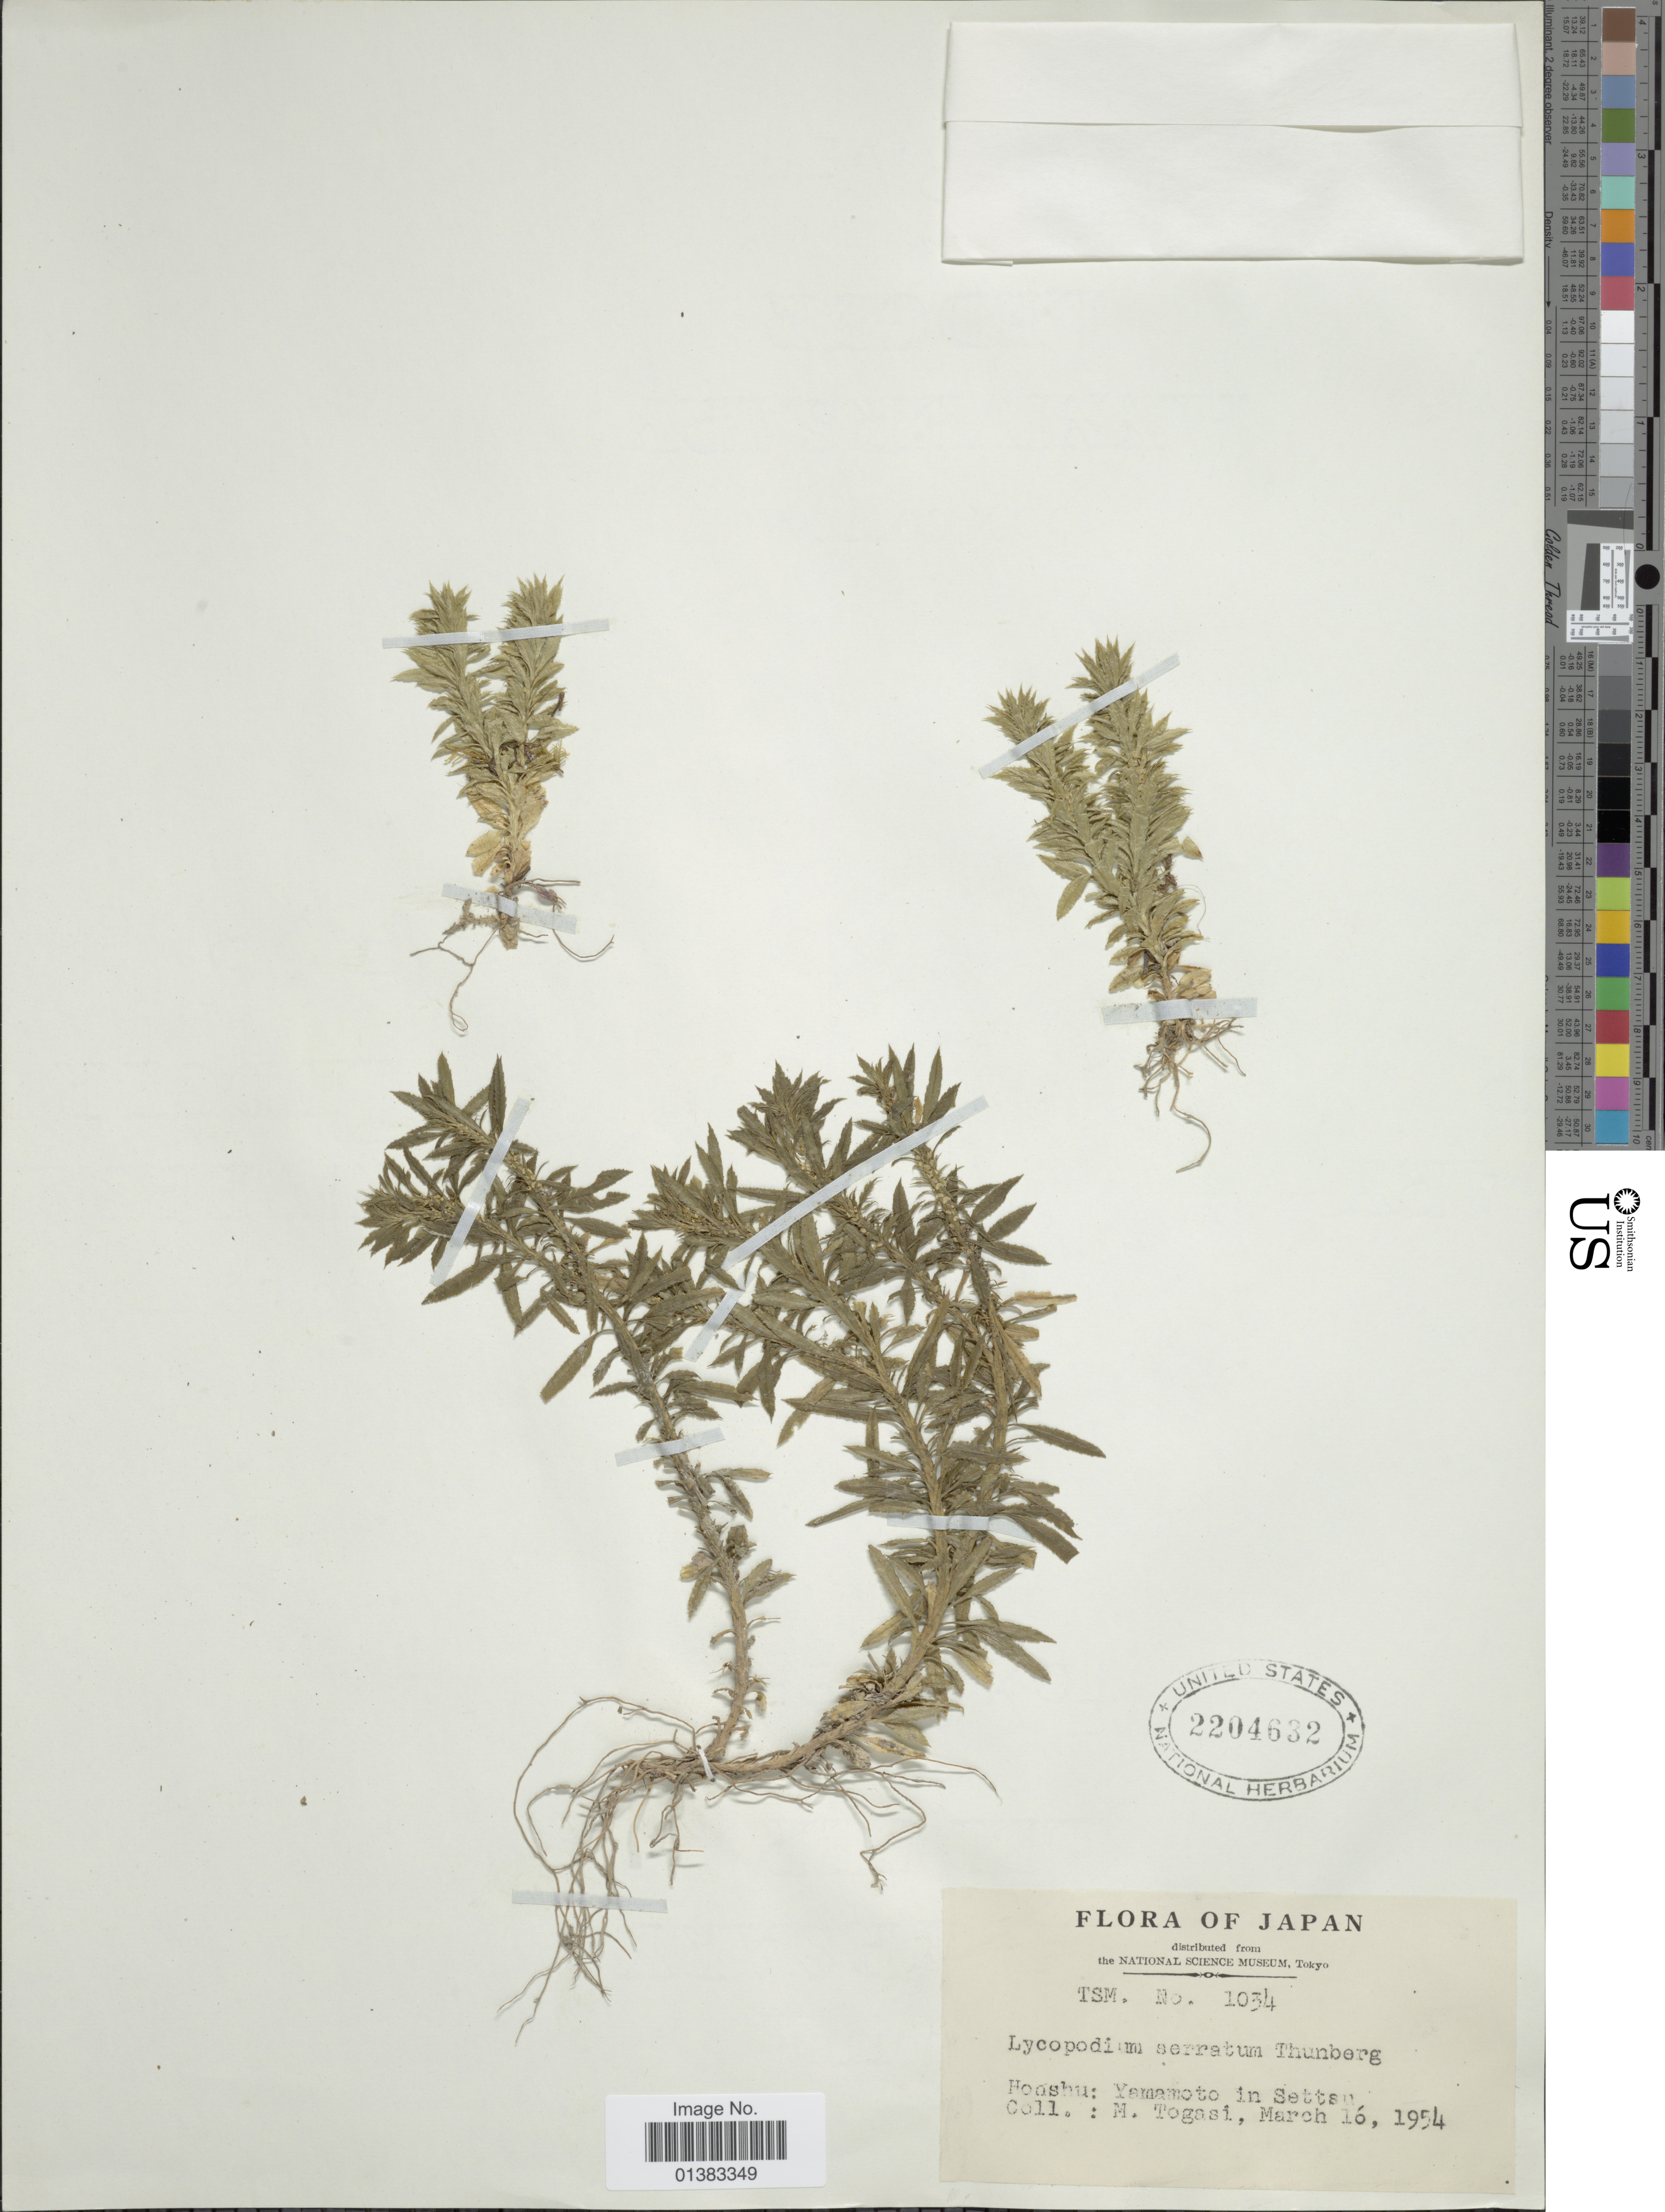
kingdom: Plantae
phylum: Tracheophyta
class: Lycopodiopsida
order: Lycopodiales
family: Lycopodiaceae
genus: Huperzia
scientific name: Huperzia serrata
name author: (Thunb.) Trevis.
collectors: M. Togasi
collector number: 1034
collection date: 1954-03-16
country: Japan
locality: Honshu: Yamamoto in Settesu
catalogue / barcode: US 2204632